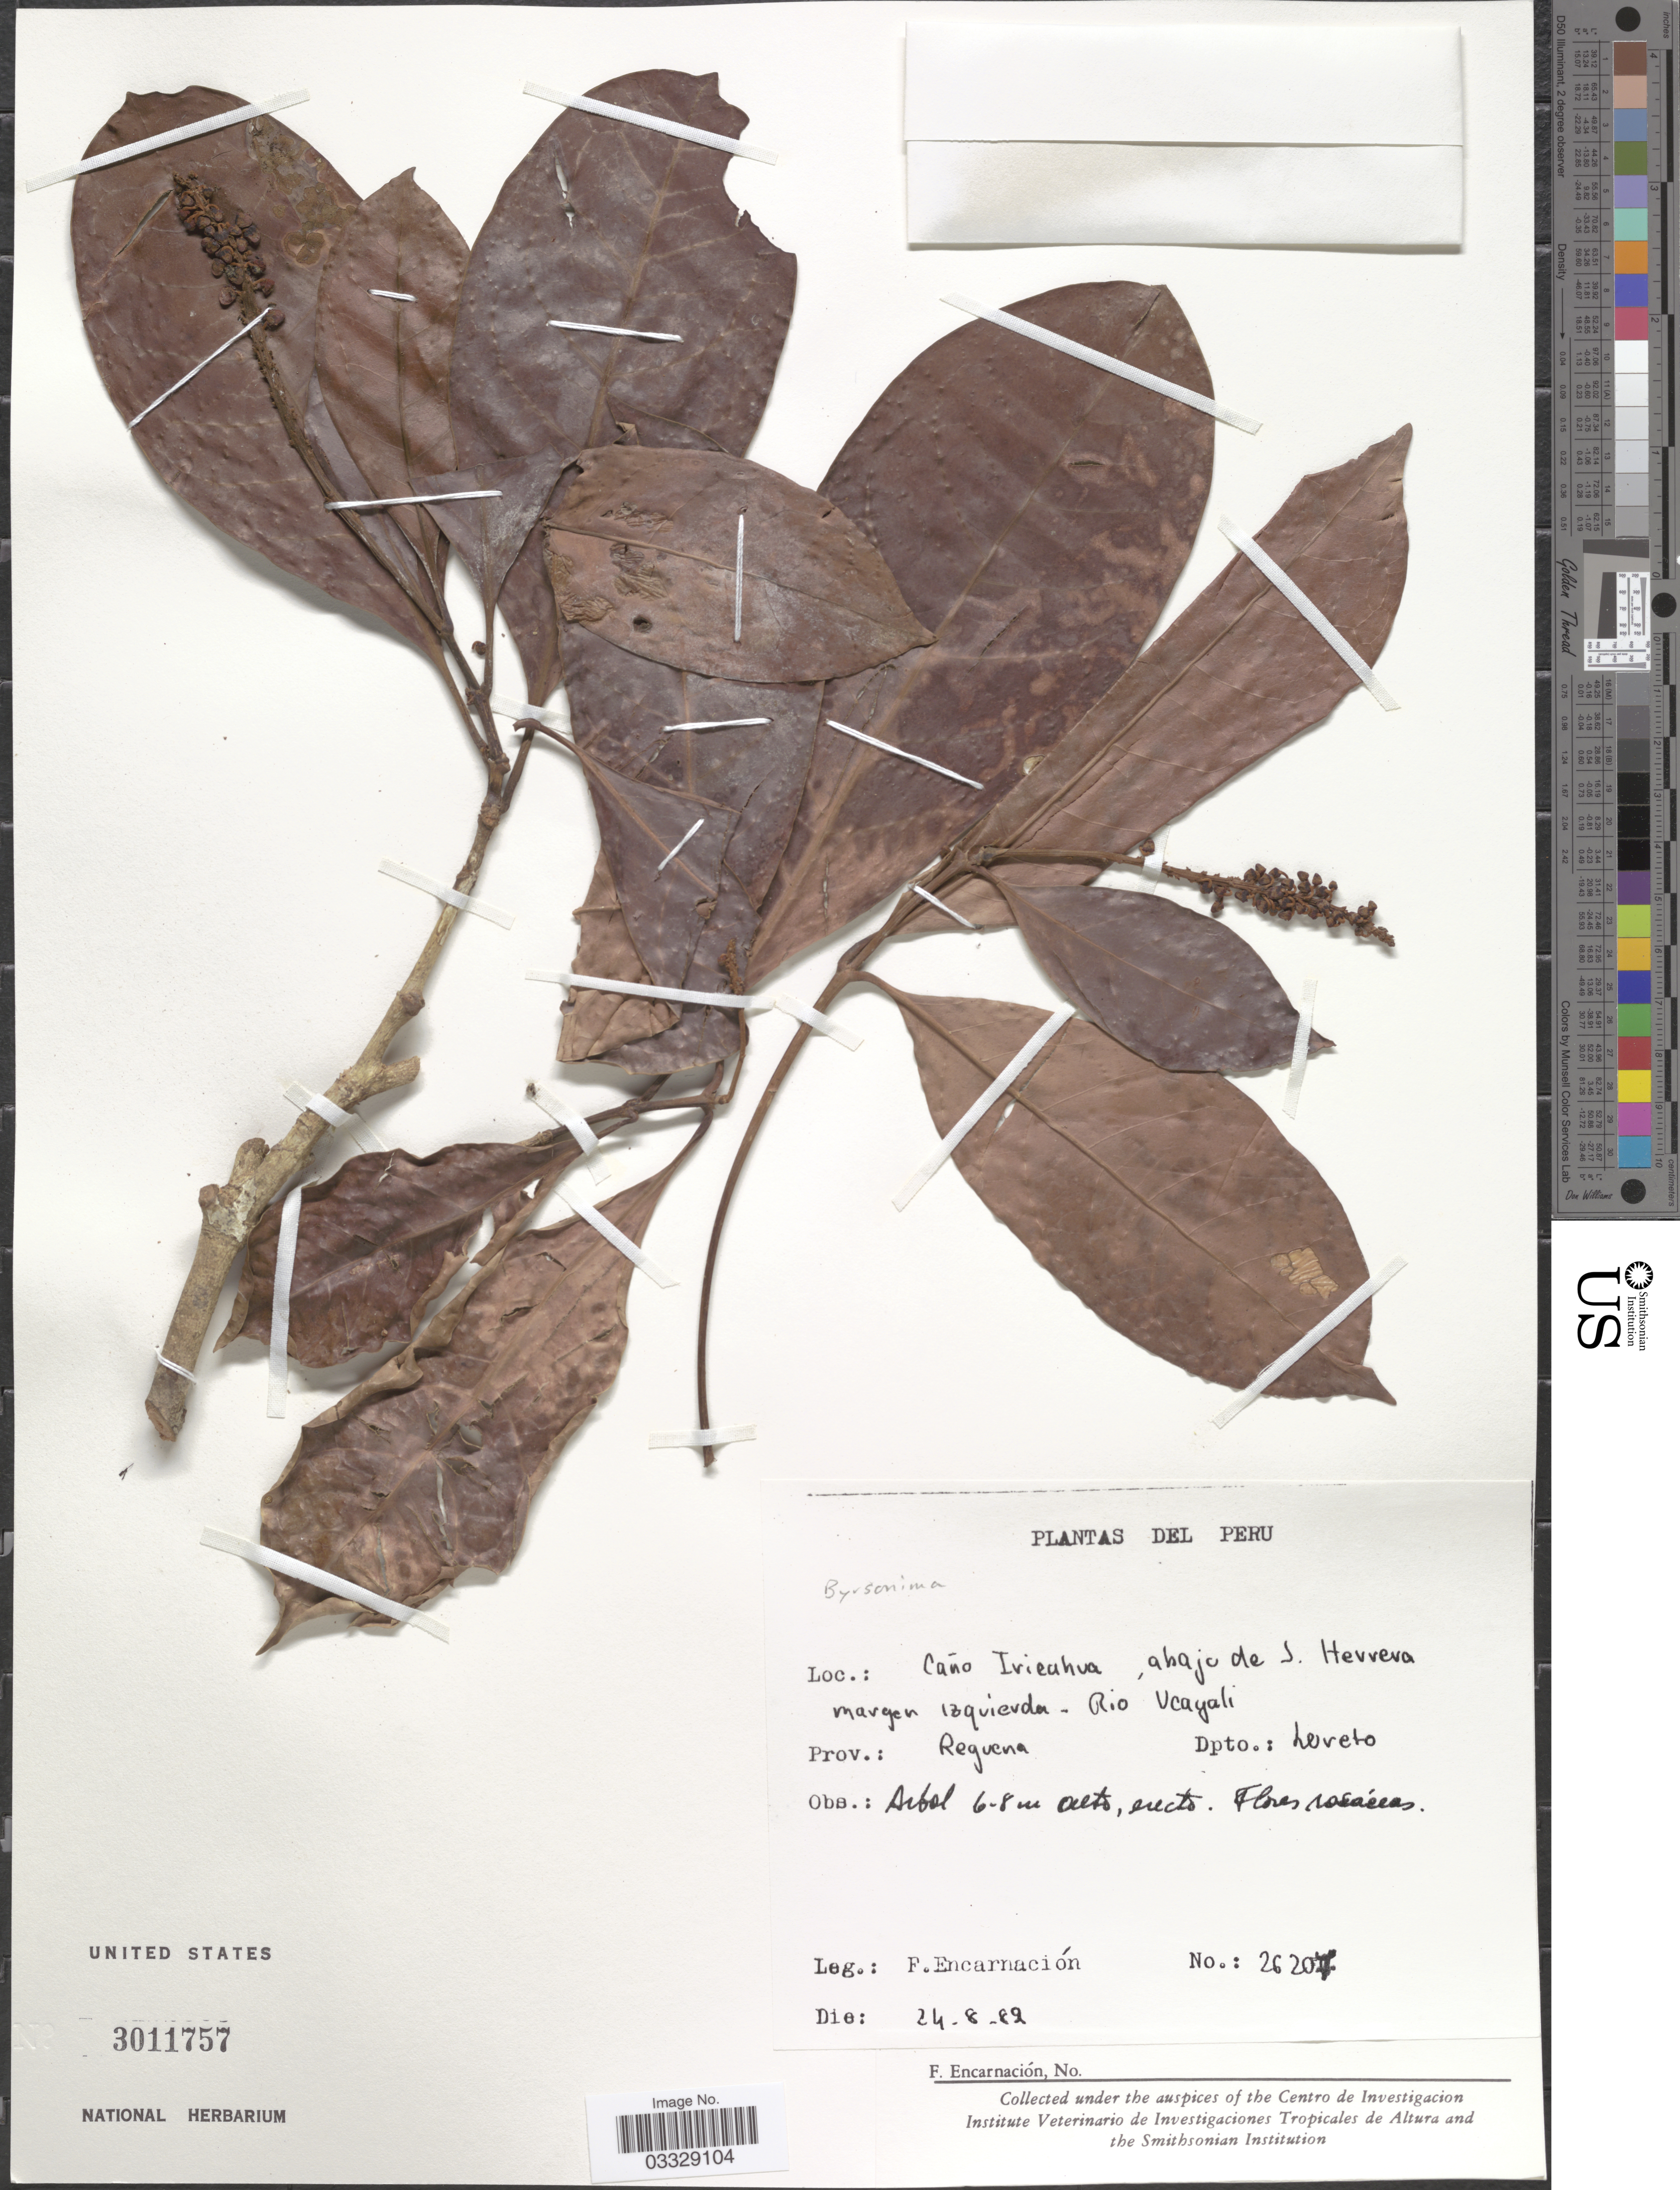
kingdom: Plantae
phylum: Tracheophyta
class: Magnoliopsida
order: Malpighiales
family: Malpighiaceae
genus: Byrsonima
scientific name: Byrsonima sp.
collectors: F. Encarnación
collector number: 26207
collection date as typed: Transcribed d/m/y: 24/8/82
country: Peru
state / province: Loreto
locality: Caño Iricahua, abajo de S. Herrera margen izquierda- Rio Ucayali. Prov.: Requena. Dpto.: Loreto.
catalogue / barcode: US 3011757